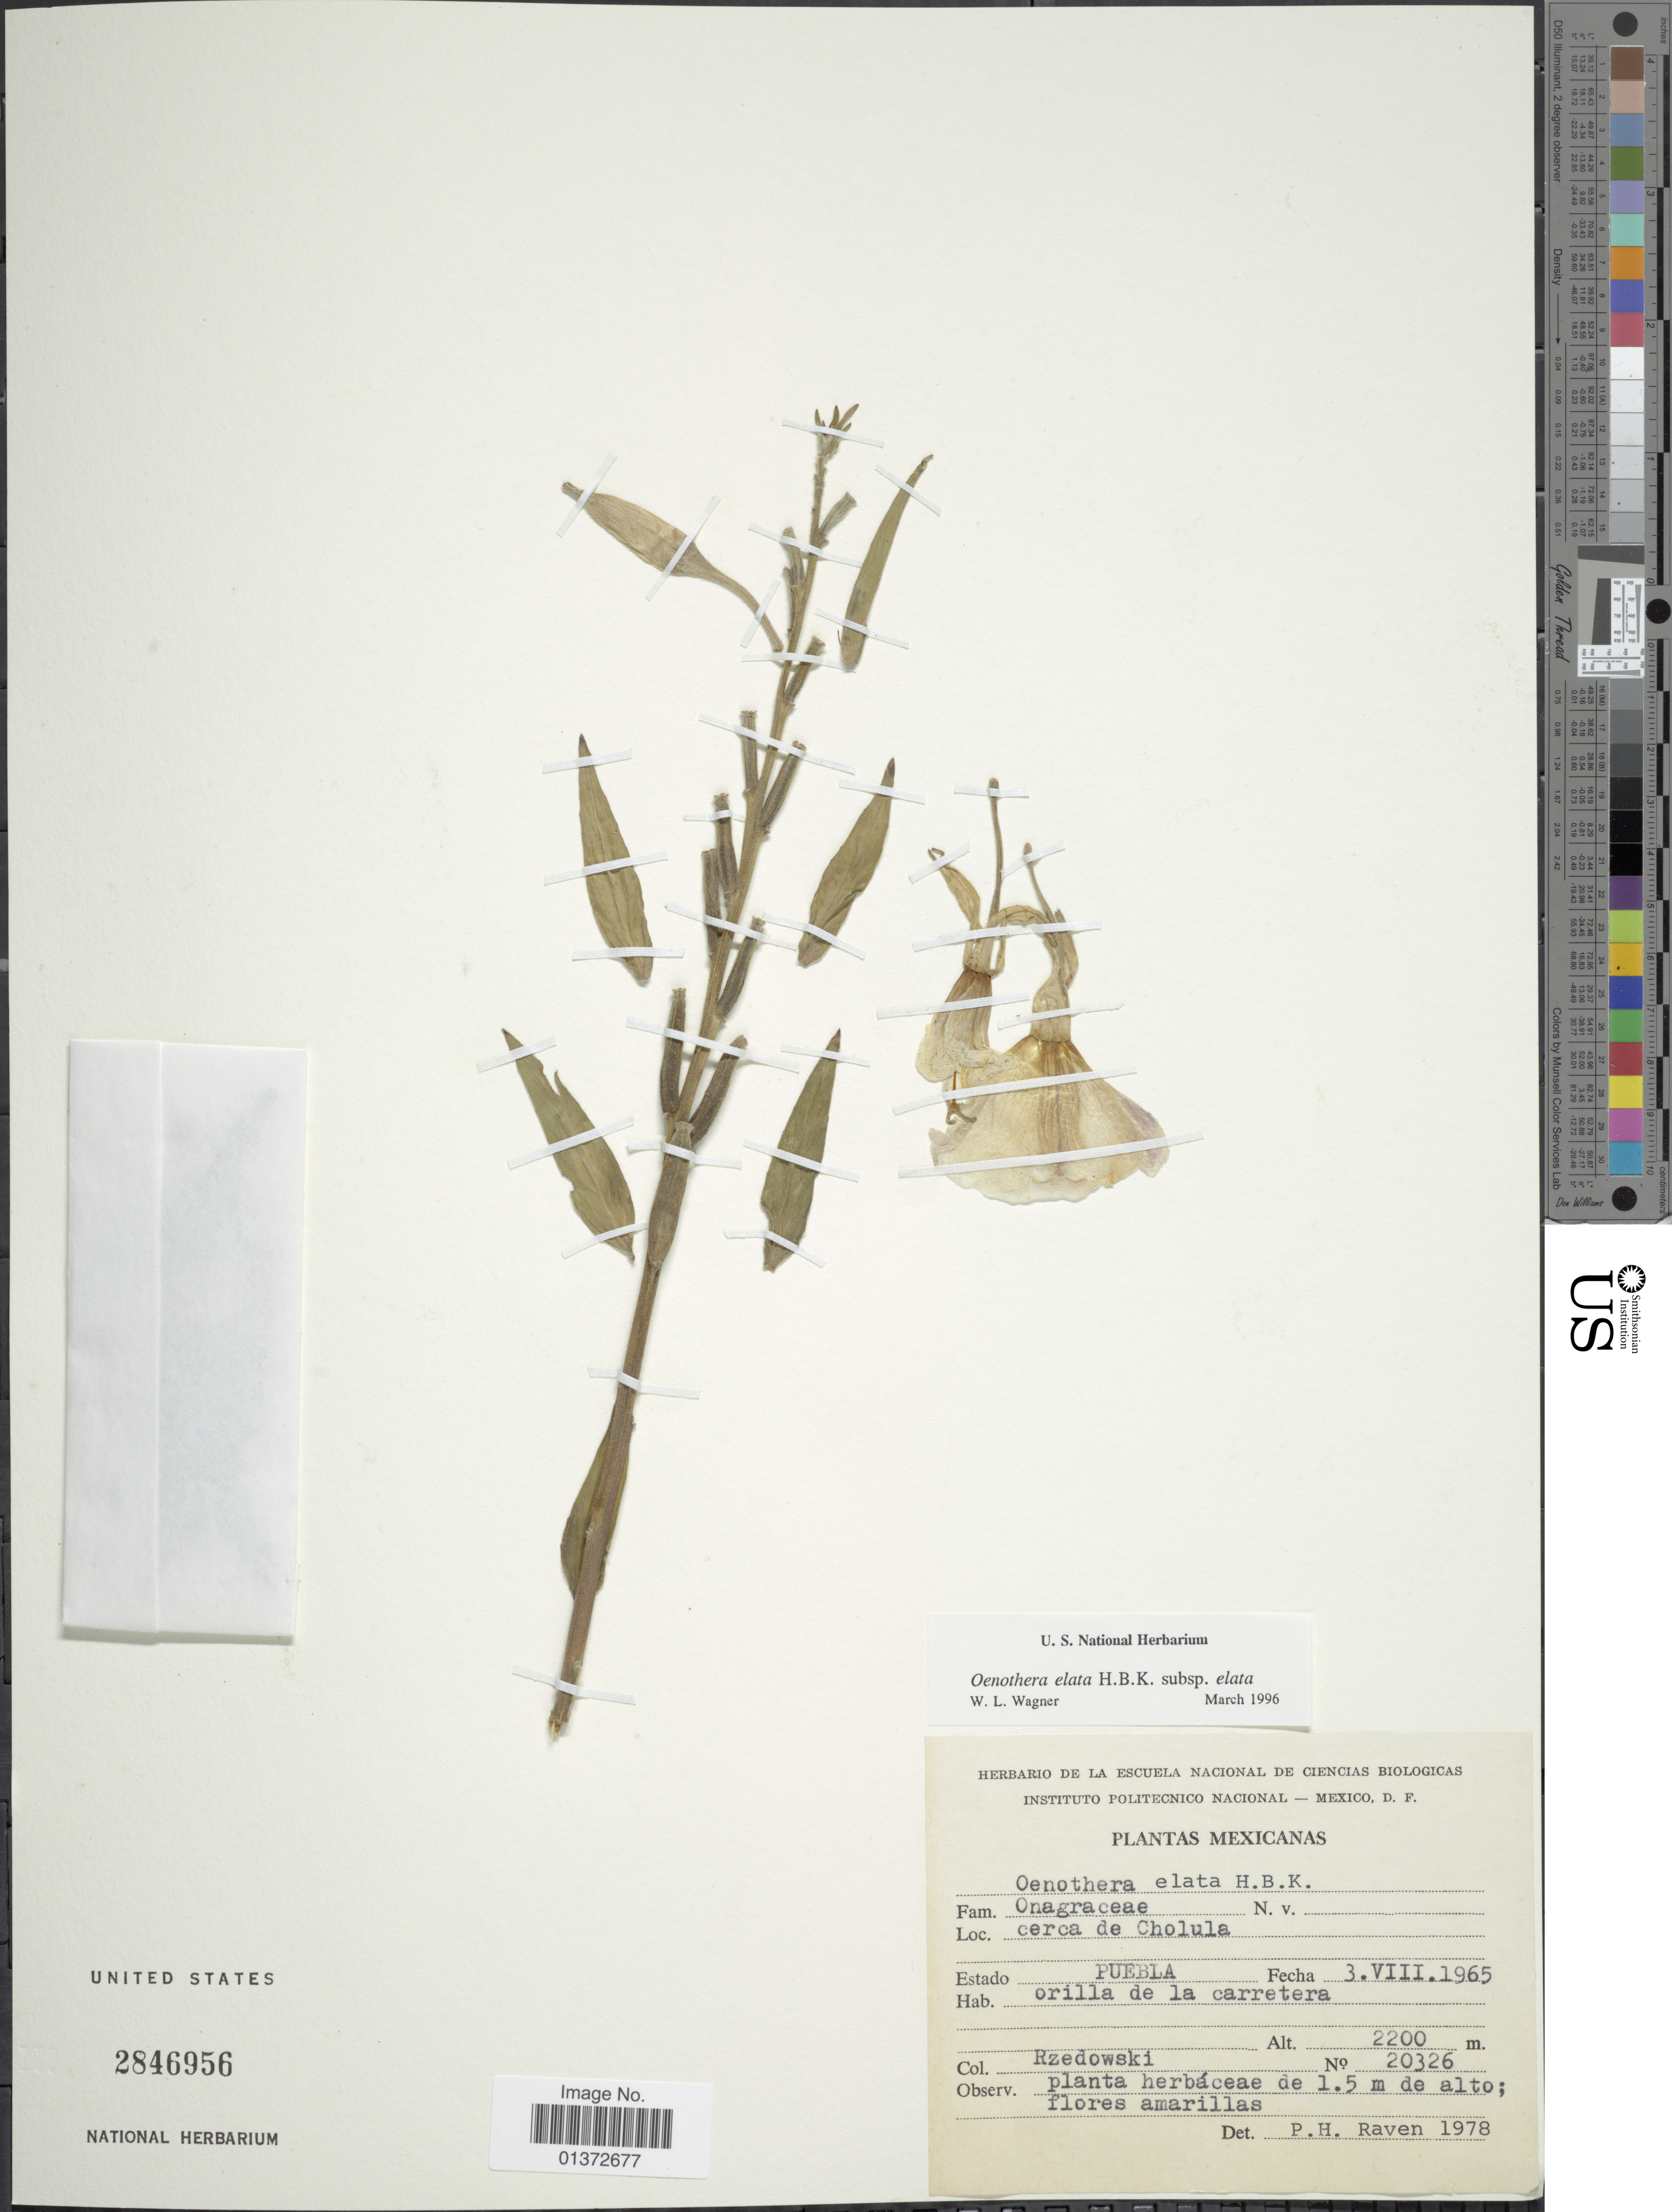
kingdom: Plantae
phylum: Tracheophyta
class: Magnoliopsida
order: Myrtales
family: Onagraceae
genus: Oenothera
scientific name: Oenothera elata subsp. elata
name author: Kunth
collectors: Rzedowski, --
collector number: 20326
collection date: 1965-08-03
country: Mexico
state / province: Puebla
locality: Cerca de Cholula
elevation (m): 2200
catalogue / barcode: US 2846956